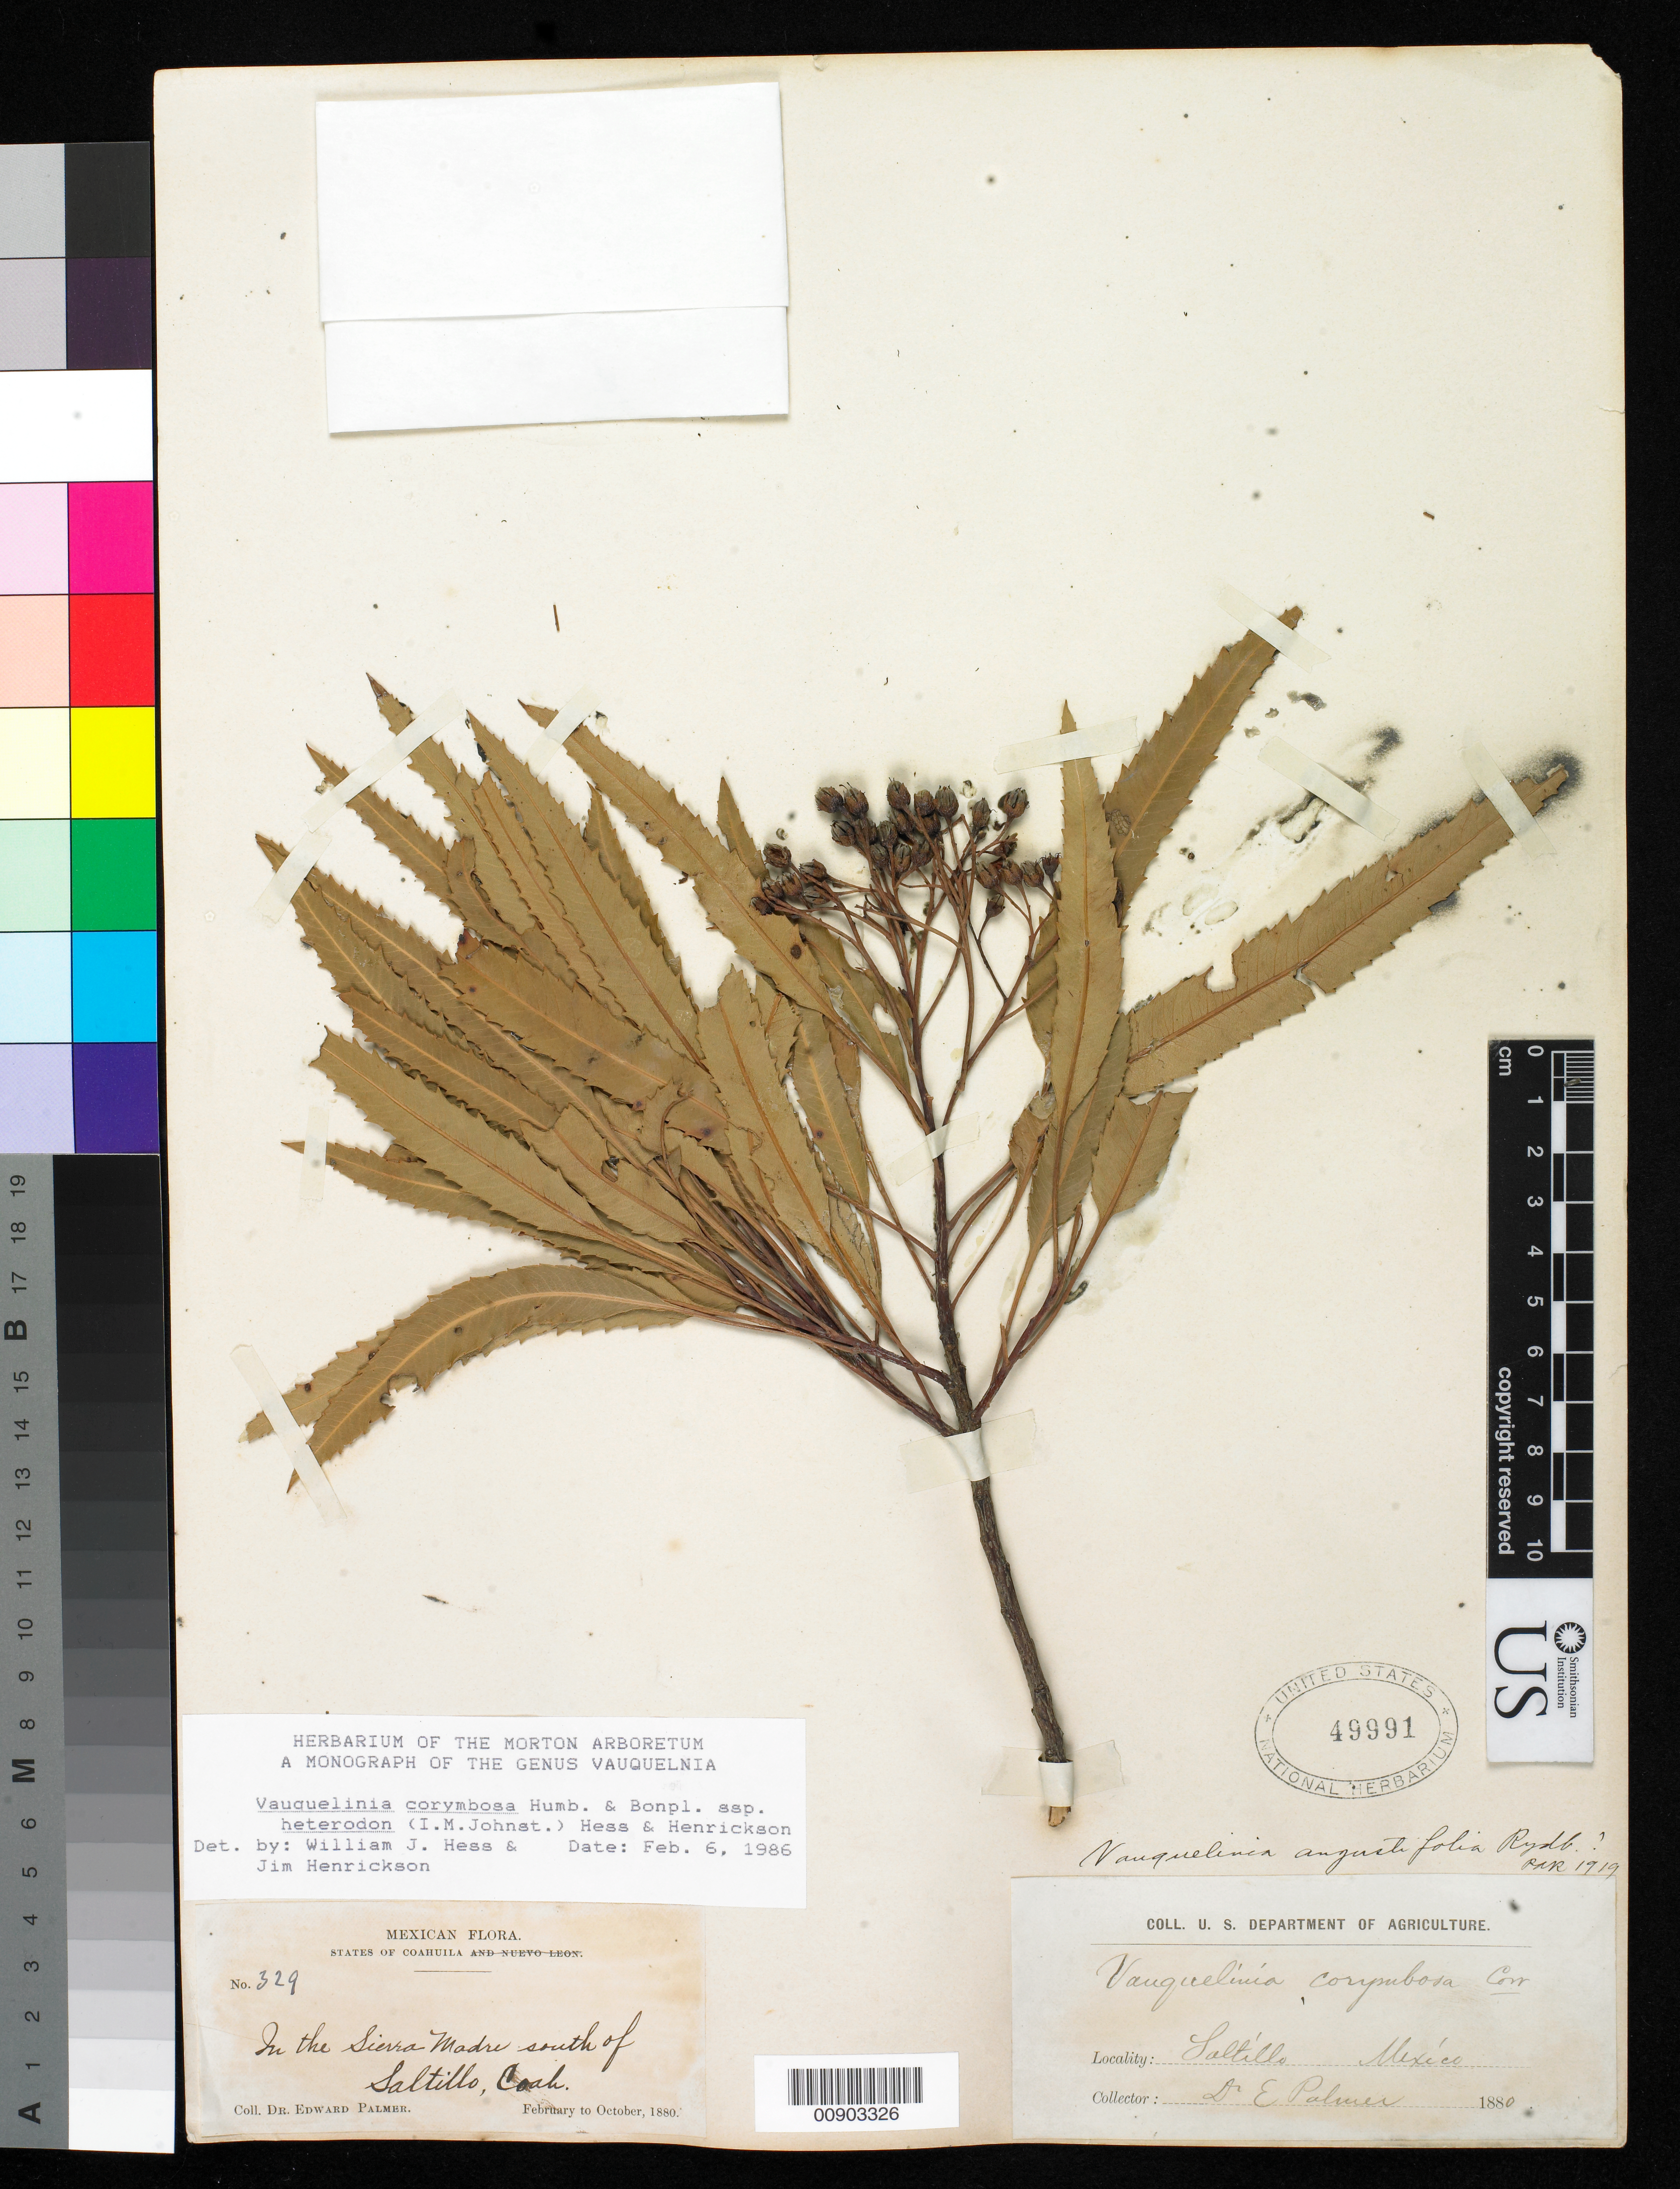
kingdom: Plantae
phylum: Tracheophyta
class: Magnoliopsida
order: Rosales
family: Rosaceae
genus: Vauquelinia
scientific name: Vauquelinia corymbosa subsp. heterodon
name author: (I.M. Johnst.) W.J. Hess & Henrickson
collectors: E. Palmer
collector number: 329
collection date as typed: Feb 1880 to -- Oct 1880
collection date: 1880-02/1880-10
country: Mexico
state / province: Coahuila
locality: In the Sierra Madre south of Saltillo, Coahuila.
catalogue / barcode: US 49991